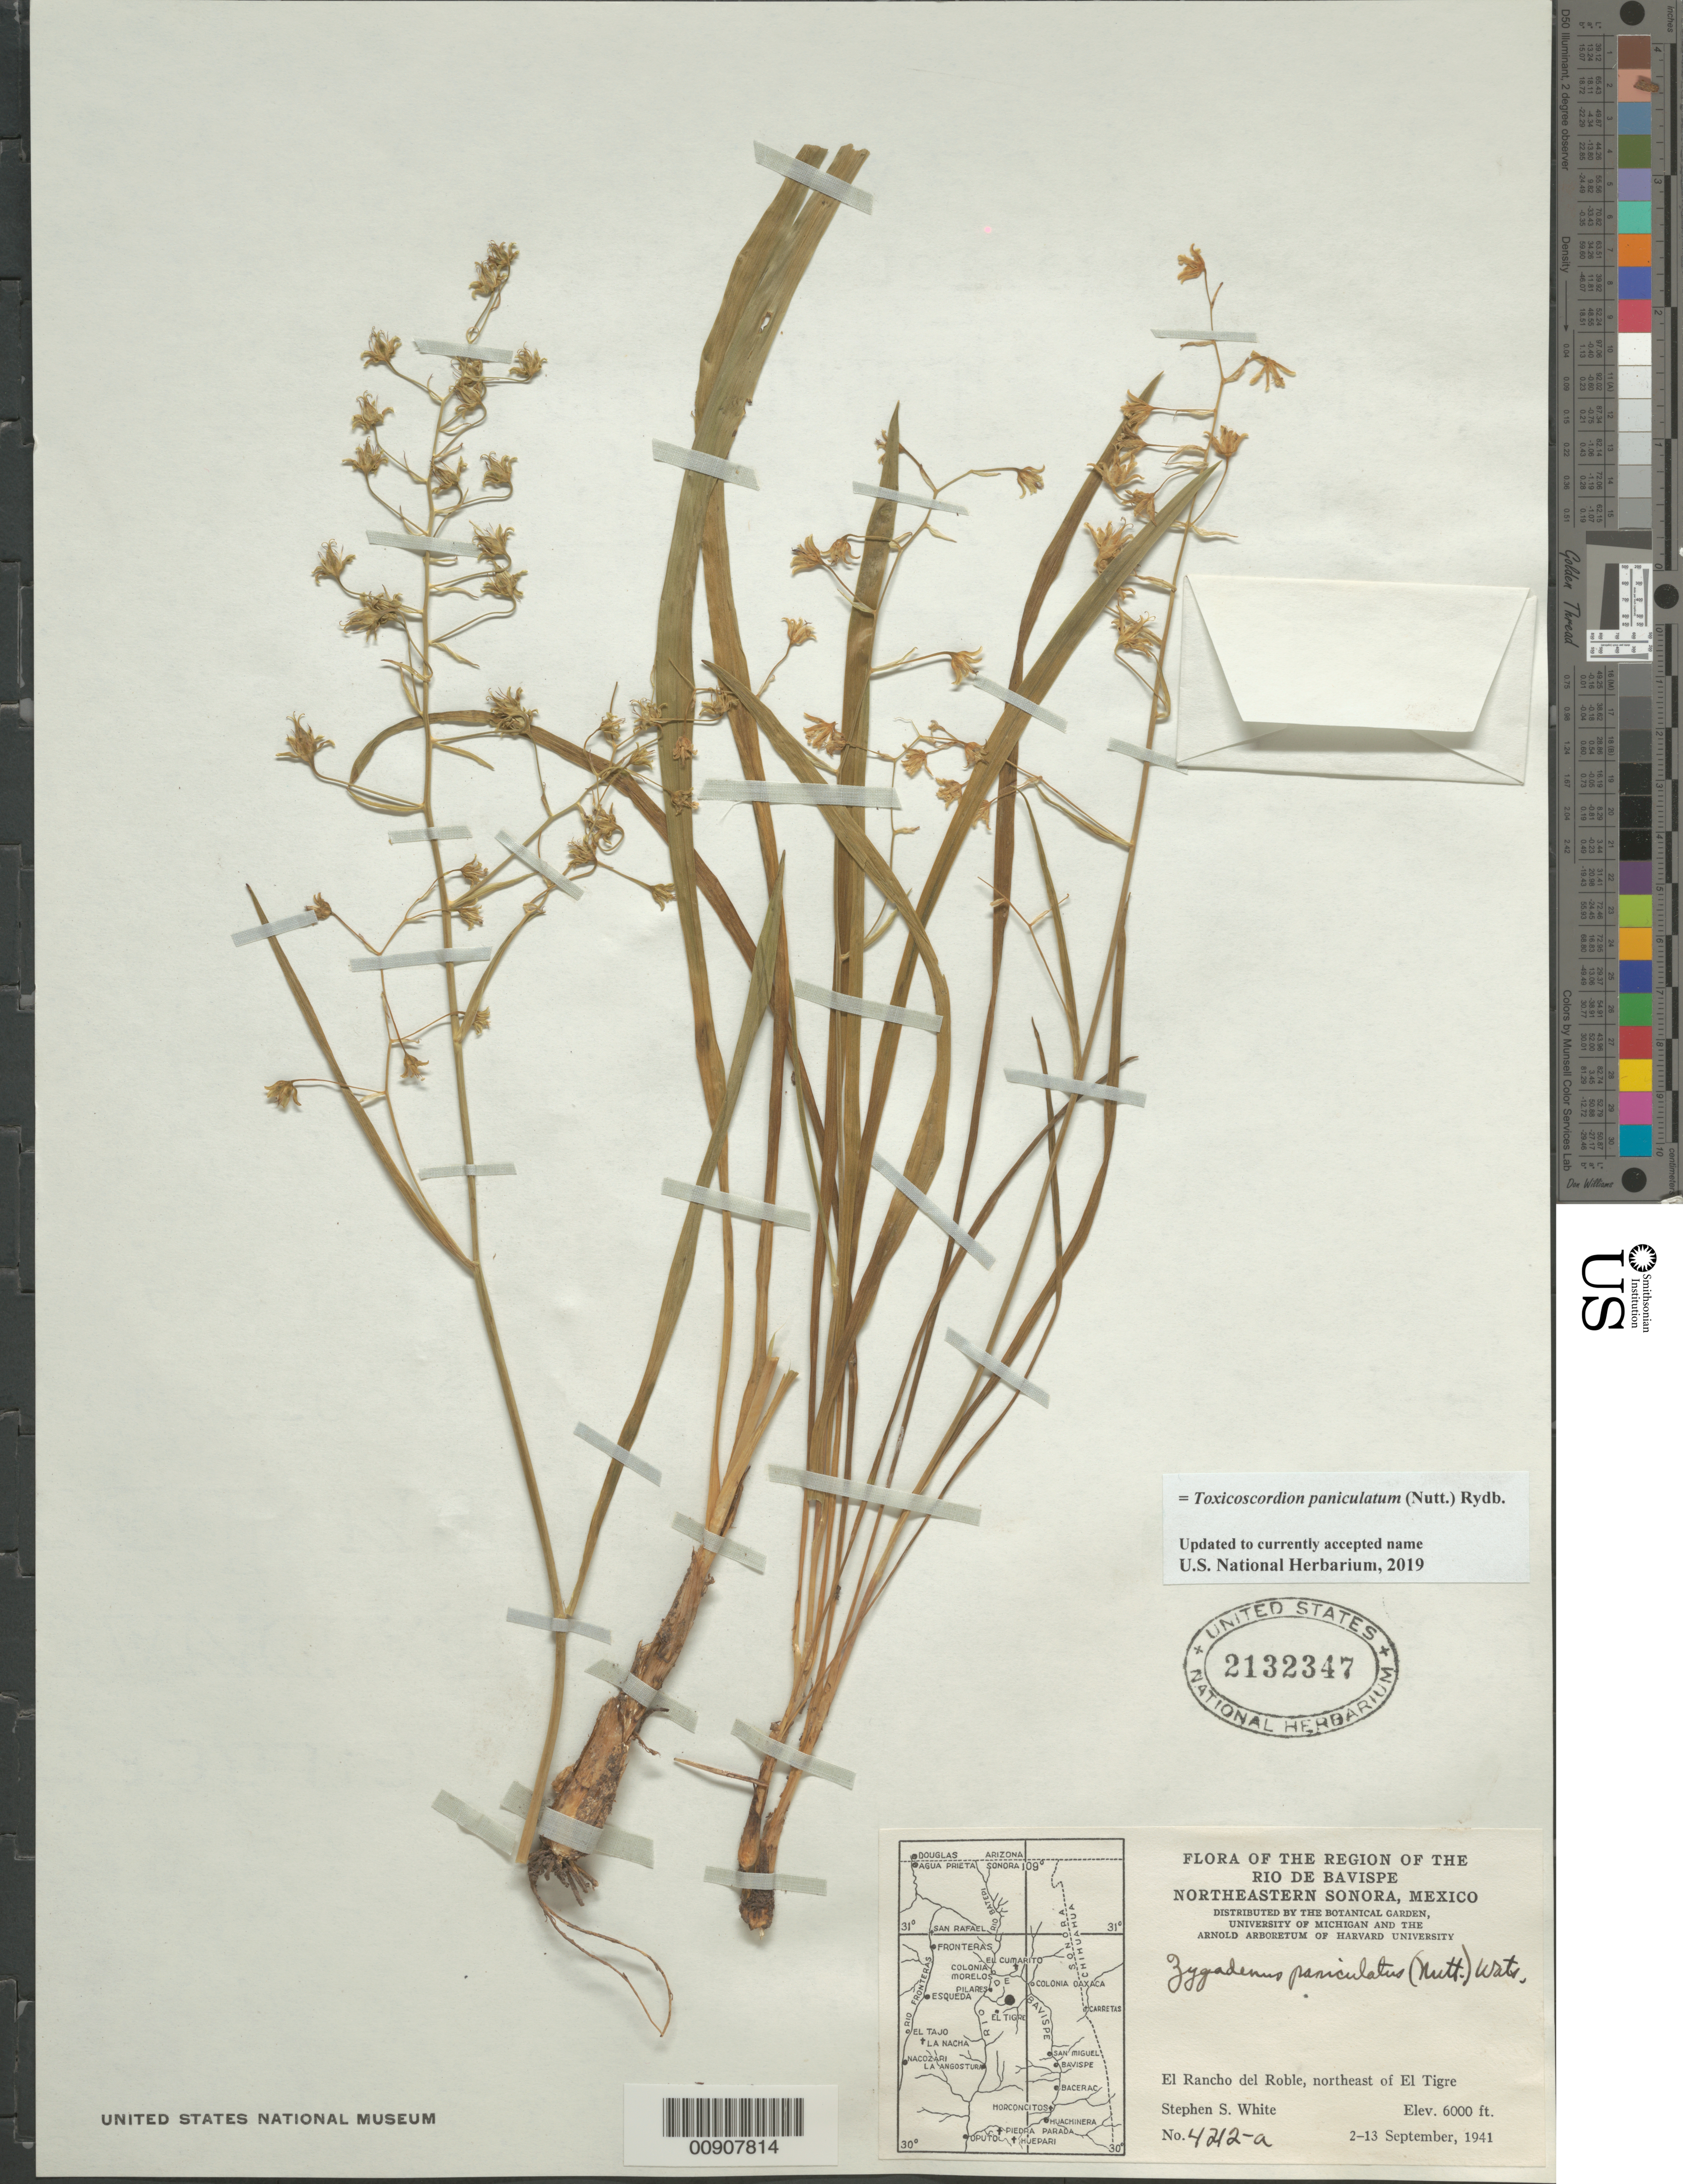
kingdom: Plantae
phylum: Tracheophyta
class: Liliopsida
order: Liliales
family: Melanthiaceae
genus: Toxicoscordion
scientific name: Toxicoscordion paniculatum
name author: (Nutt.) Rydb.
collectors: S. S. White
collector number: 4212 - a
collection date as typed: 02 Sep 1941 to 13 Sep 1941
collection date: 1941-09-02/1941-09-13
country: Mexico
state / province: Sonora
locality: El Rancho del Roble, northeast of El Tigre. Region de Bavispe. Northeastern Sonora.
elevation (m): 1829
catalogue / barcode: US 2132347